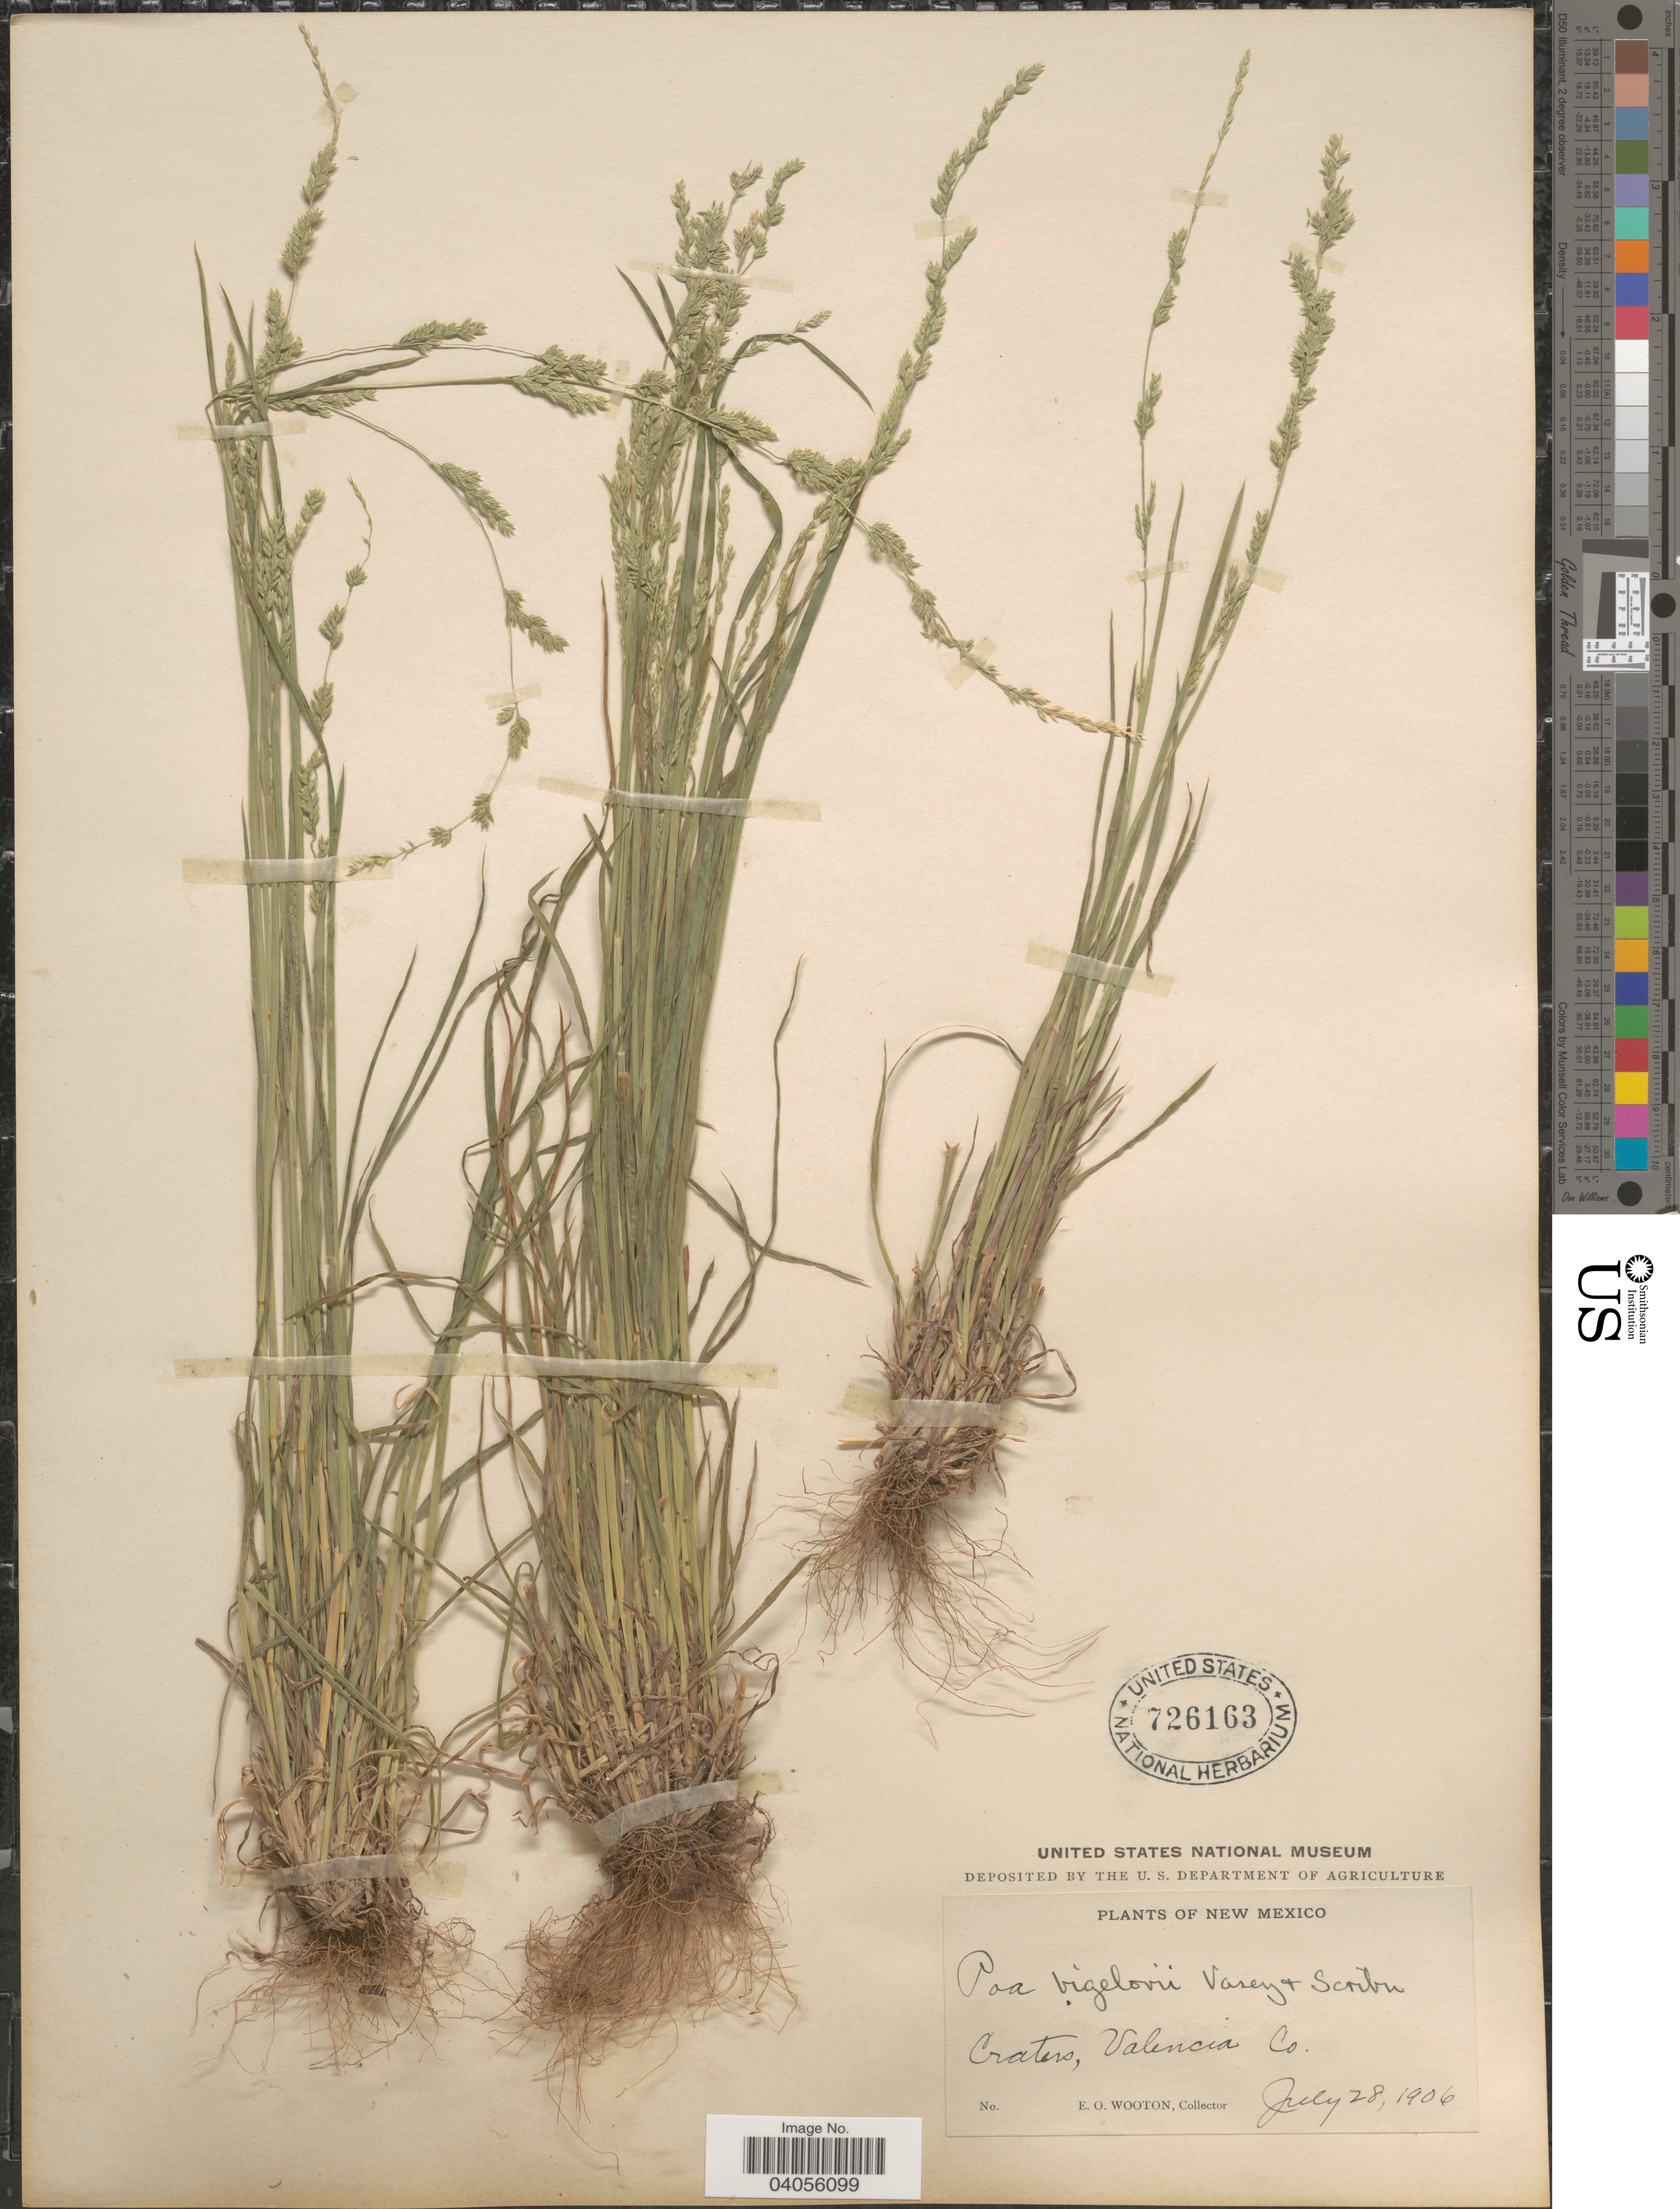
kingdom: Plantae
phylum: Tracheophyta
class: Liliopsida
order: Poales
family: Poaceae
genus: Poa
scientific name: Poa bigelovii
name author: Vasey & Scribn.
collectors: E. O. Wooton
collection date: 1906-07-28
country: United States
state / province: New Mexico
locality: Craters, Valencia Co.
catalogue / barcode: US 726163